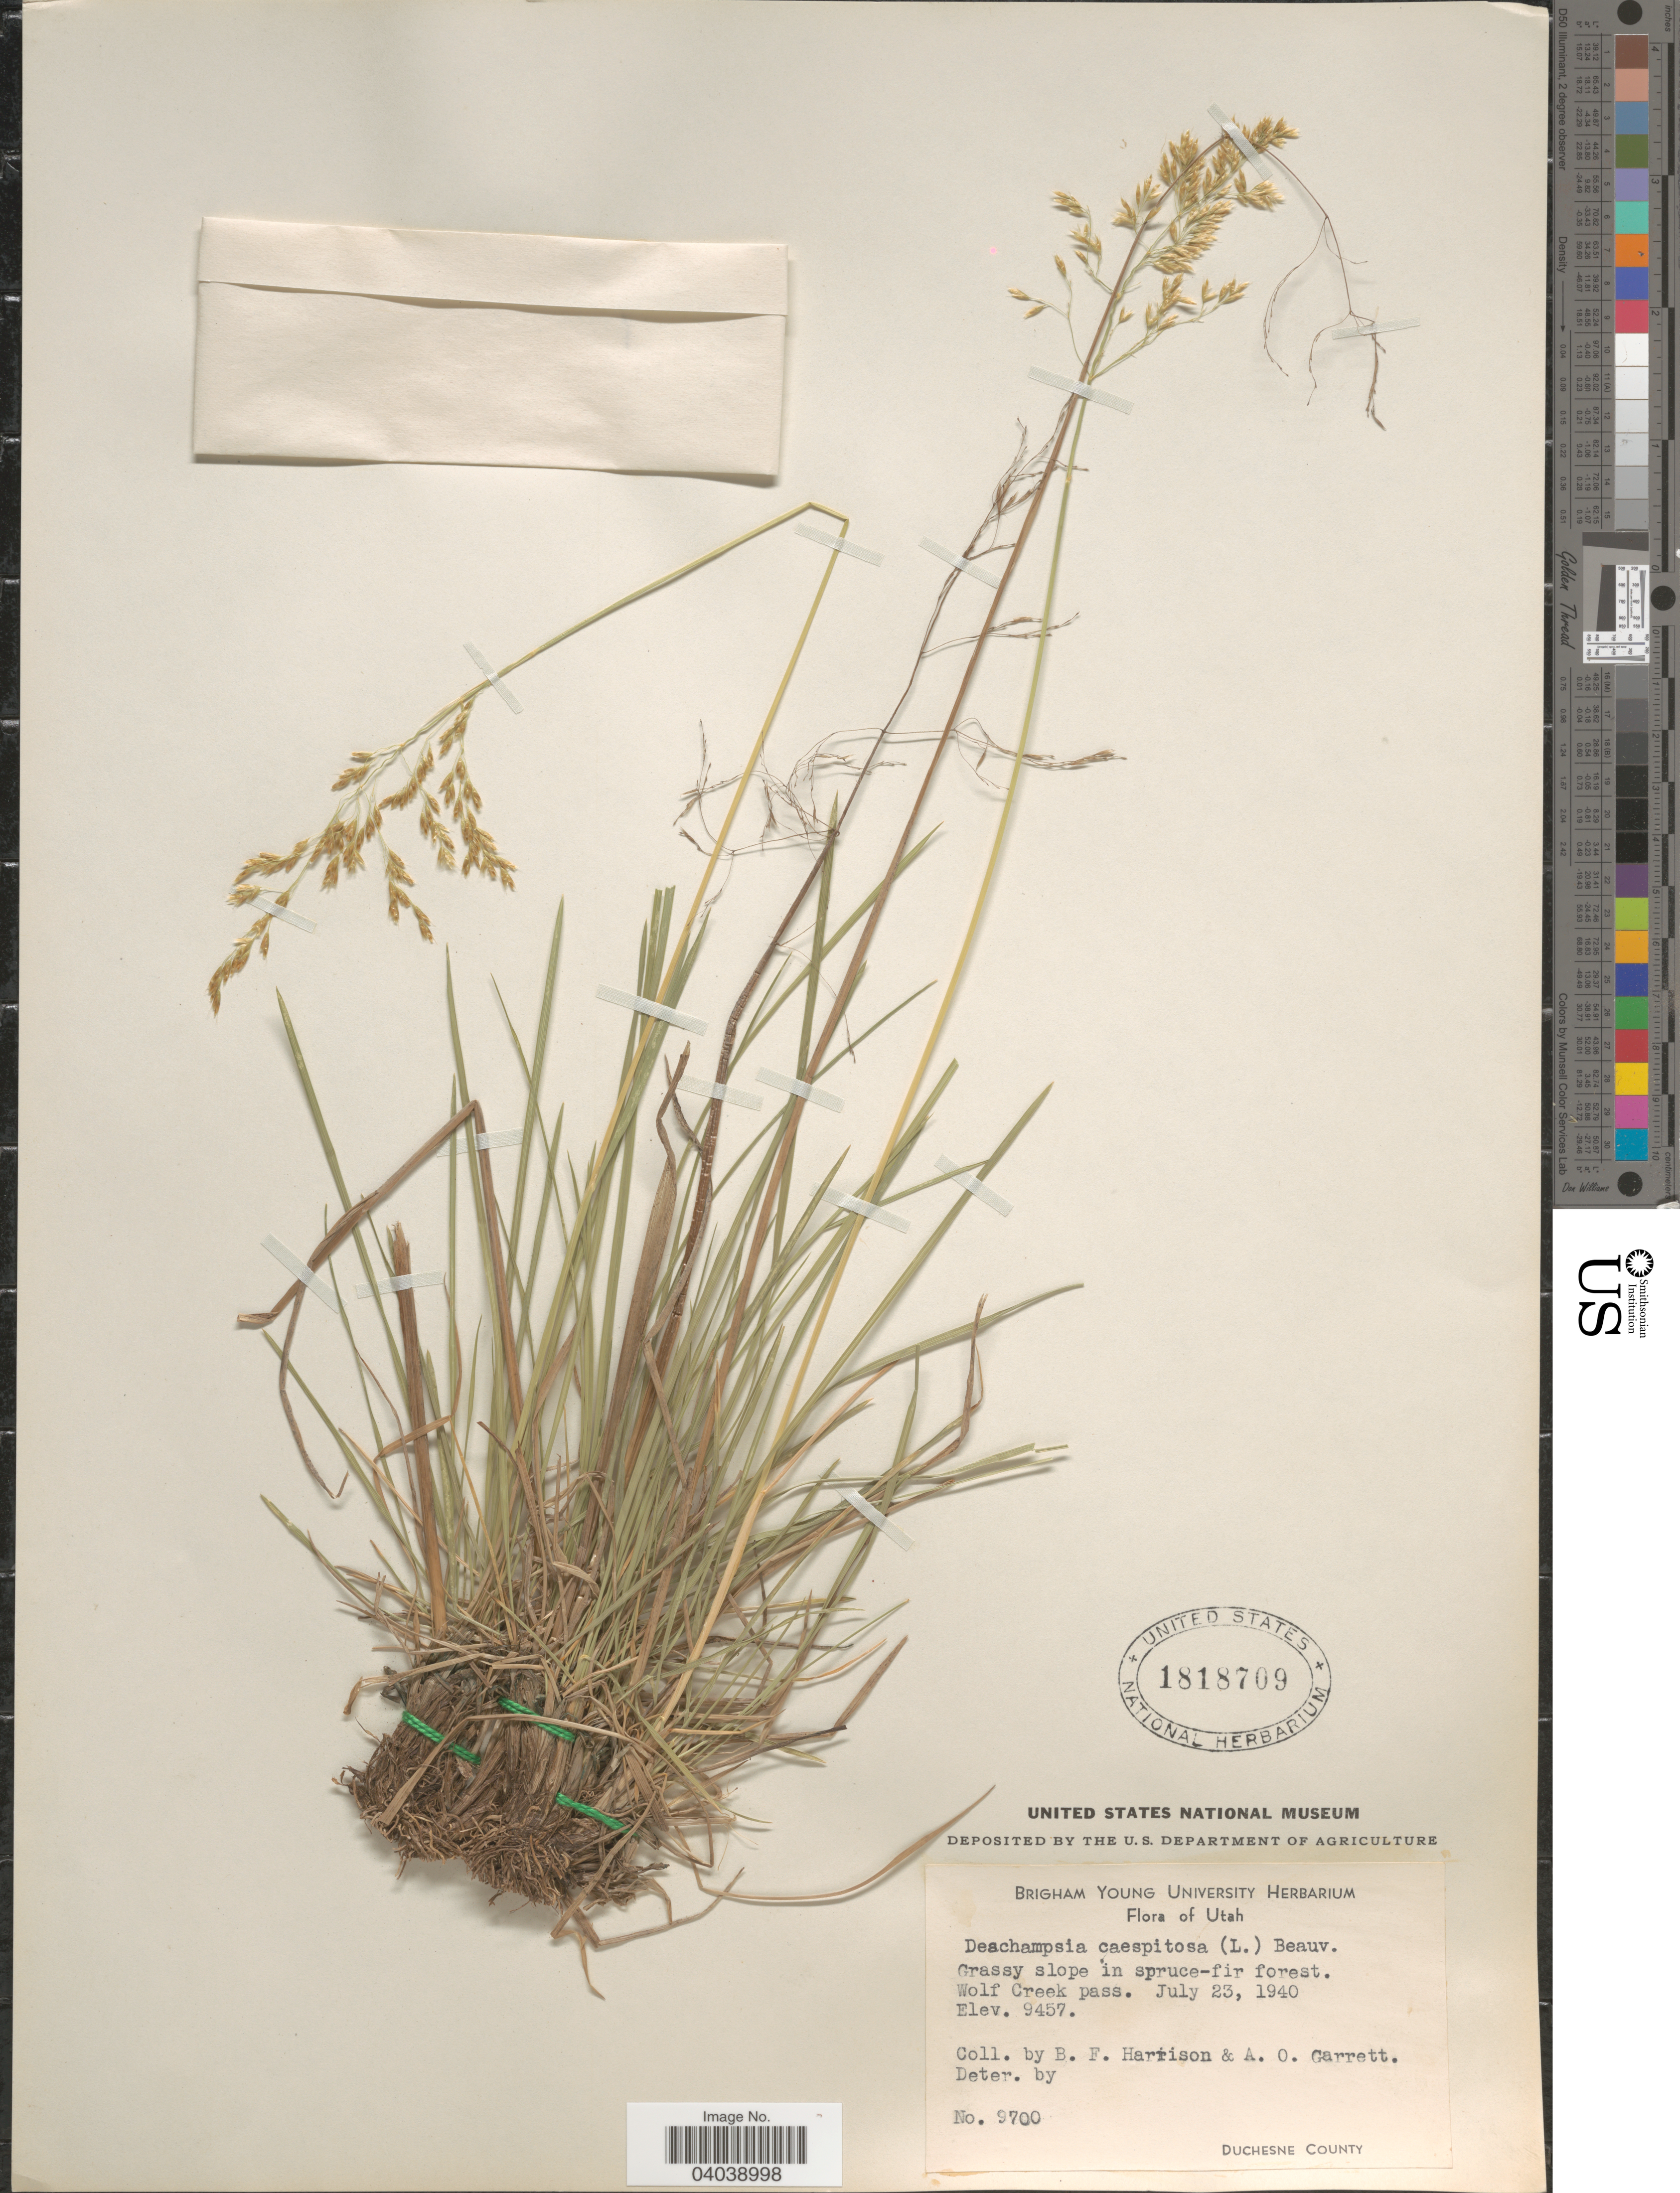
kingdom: Plantae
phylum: Tracheophyta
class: Liliopsida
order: Poales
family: Poaceae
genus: Deschampsia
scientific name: Deschampsia cespitosa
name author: (L.) P. Beauv.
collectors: B. F. Harrison & A. O. Garrett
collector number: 9700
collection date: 1940-07-23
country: United States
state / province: Utah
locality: Grassy slope in spruce-fir forest. Wolf Creek pass. Duchesne County.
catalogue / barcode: US 1818709